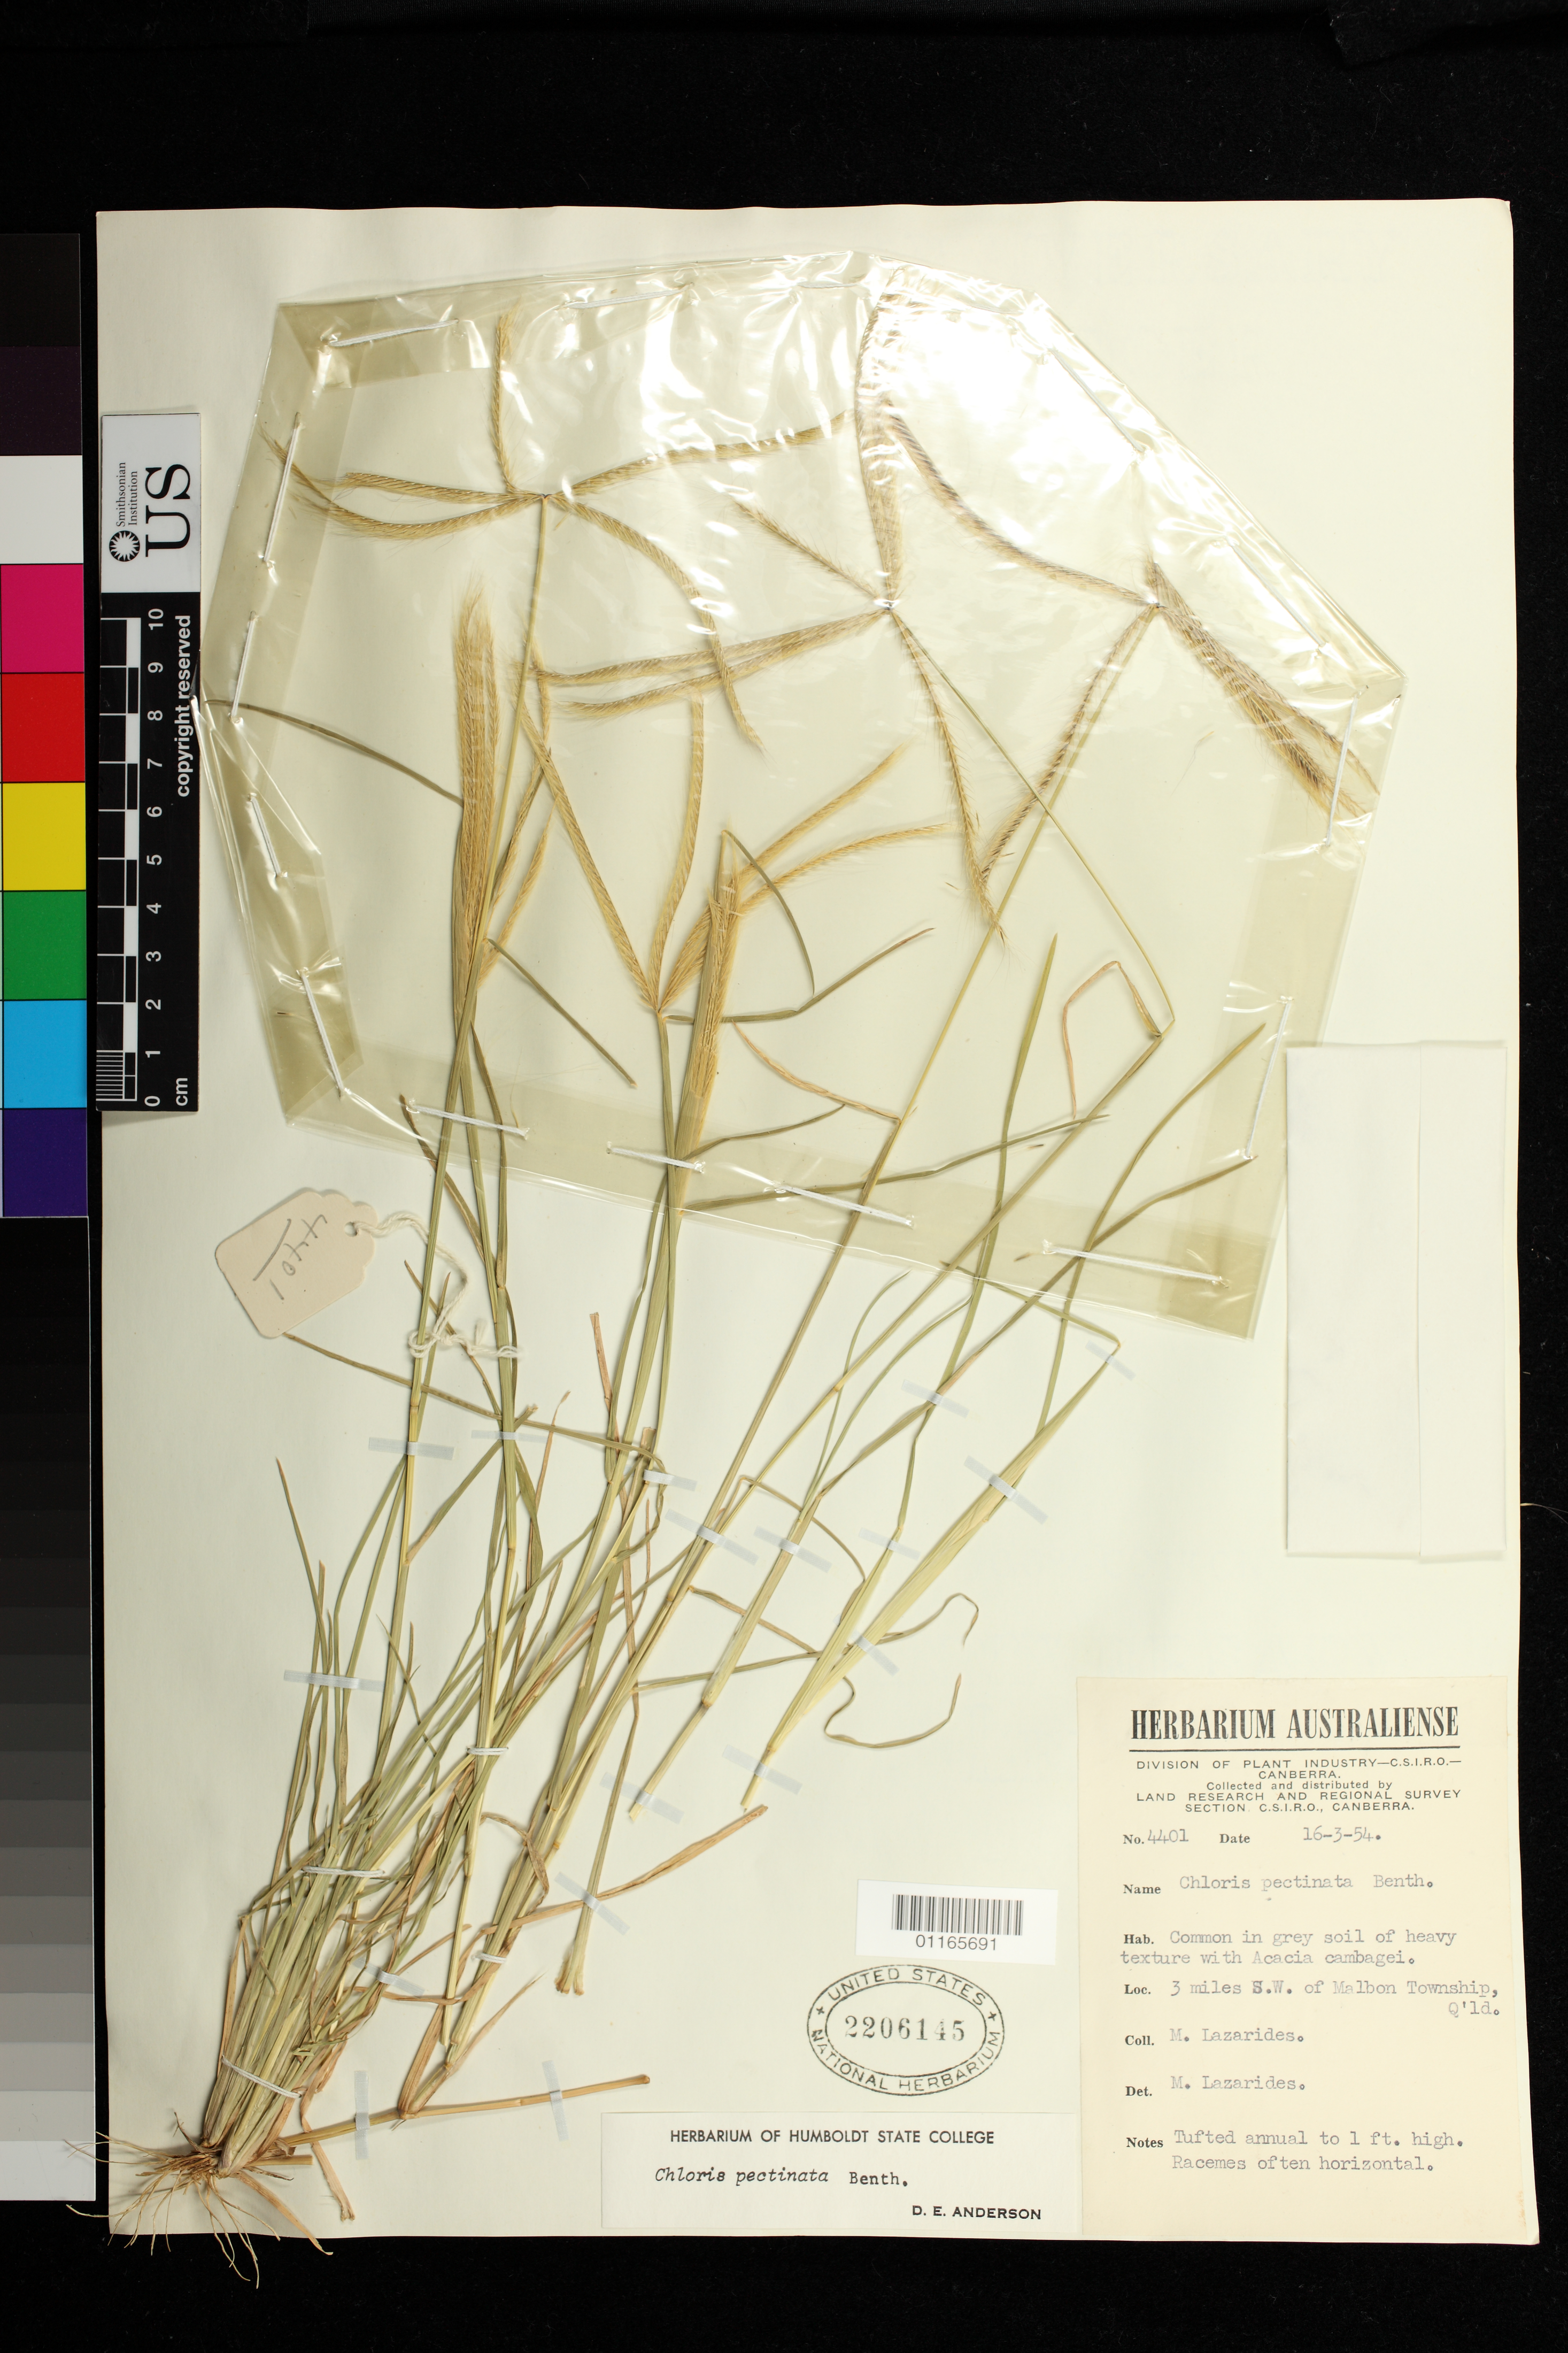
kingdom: Plantae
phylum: Tracheophyta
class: Liliopsida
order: Poales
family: Poaceae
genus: Chloris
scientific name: Chloris pectinata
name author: Benth.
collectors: M. Lazarides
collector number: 4401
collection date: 1954-03-16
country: Australia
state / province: Queensland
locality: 3 miles S.W. of Malbon Township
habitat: Common in grey soil of heavy tecture with Acacia cambagei.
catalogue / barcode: US 2206145